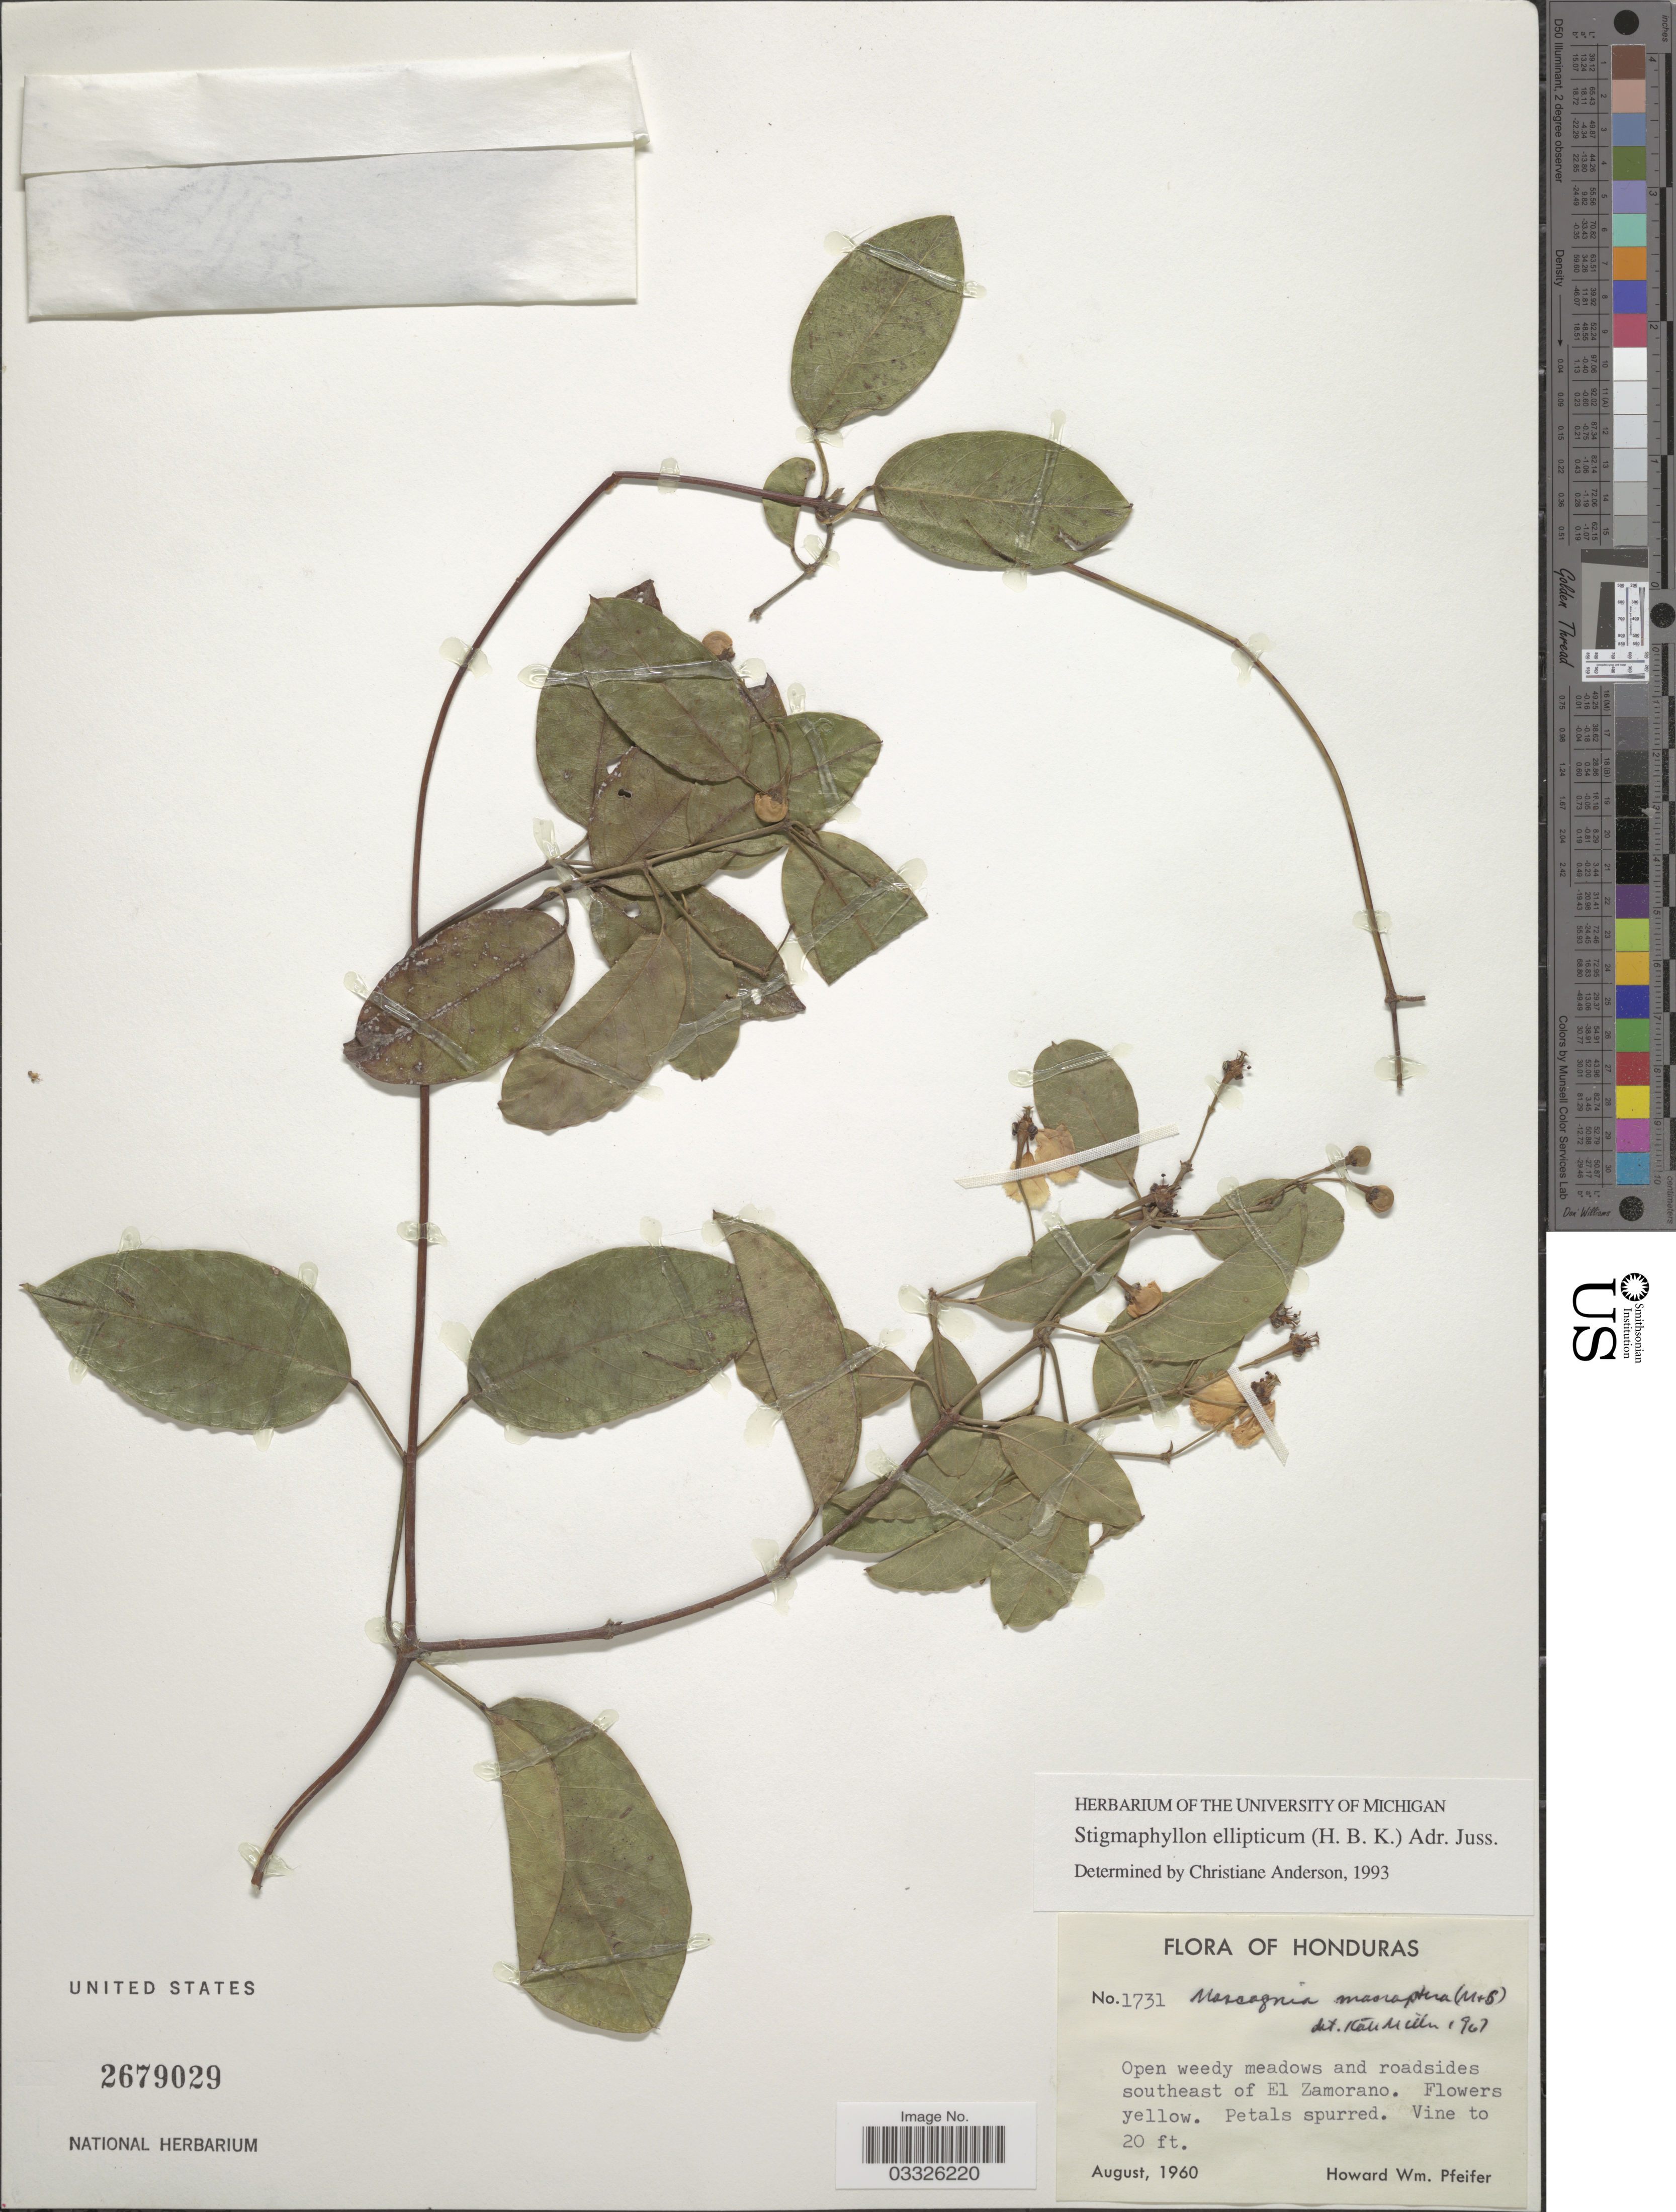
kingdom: Plantae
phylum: Tracheophyta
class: Magnoliopsida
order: Malpighiales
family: Malpighiaceae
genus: Stigmaphyllon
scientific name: Stigmaphyllon ellipticum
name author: (Kunth) A. Juss.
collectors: H. W. Pfeifer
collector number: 1731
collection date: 1960-08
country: Honduras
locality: Open weedy meadows and roadsides southeast of El Zamorano.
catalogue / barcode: US 2679029